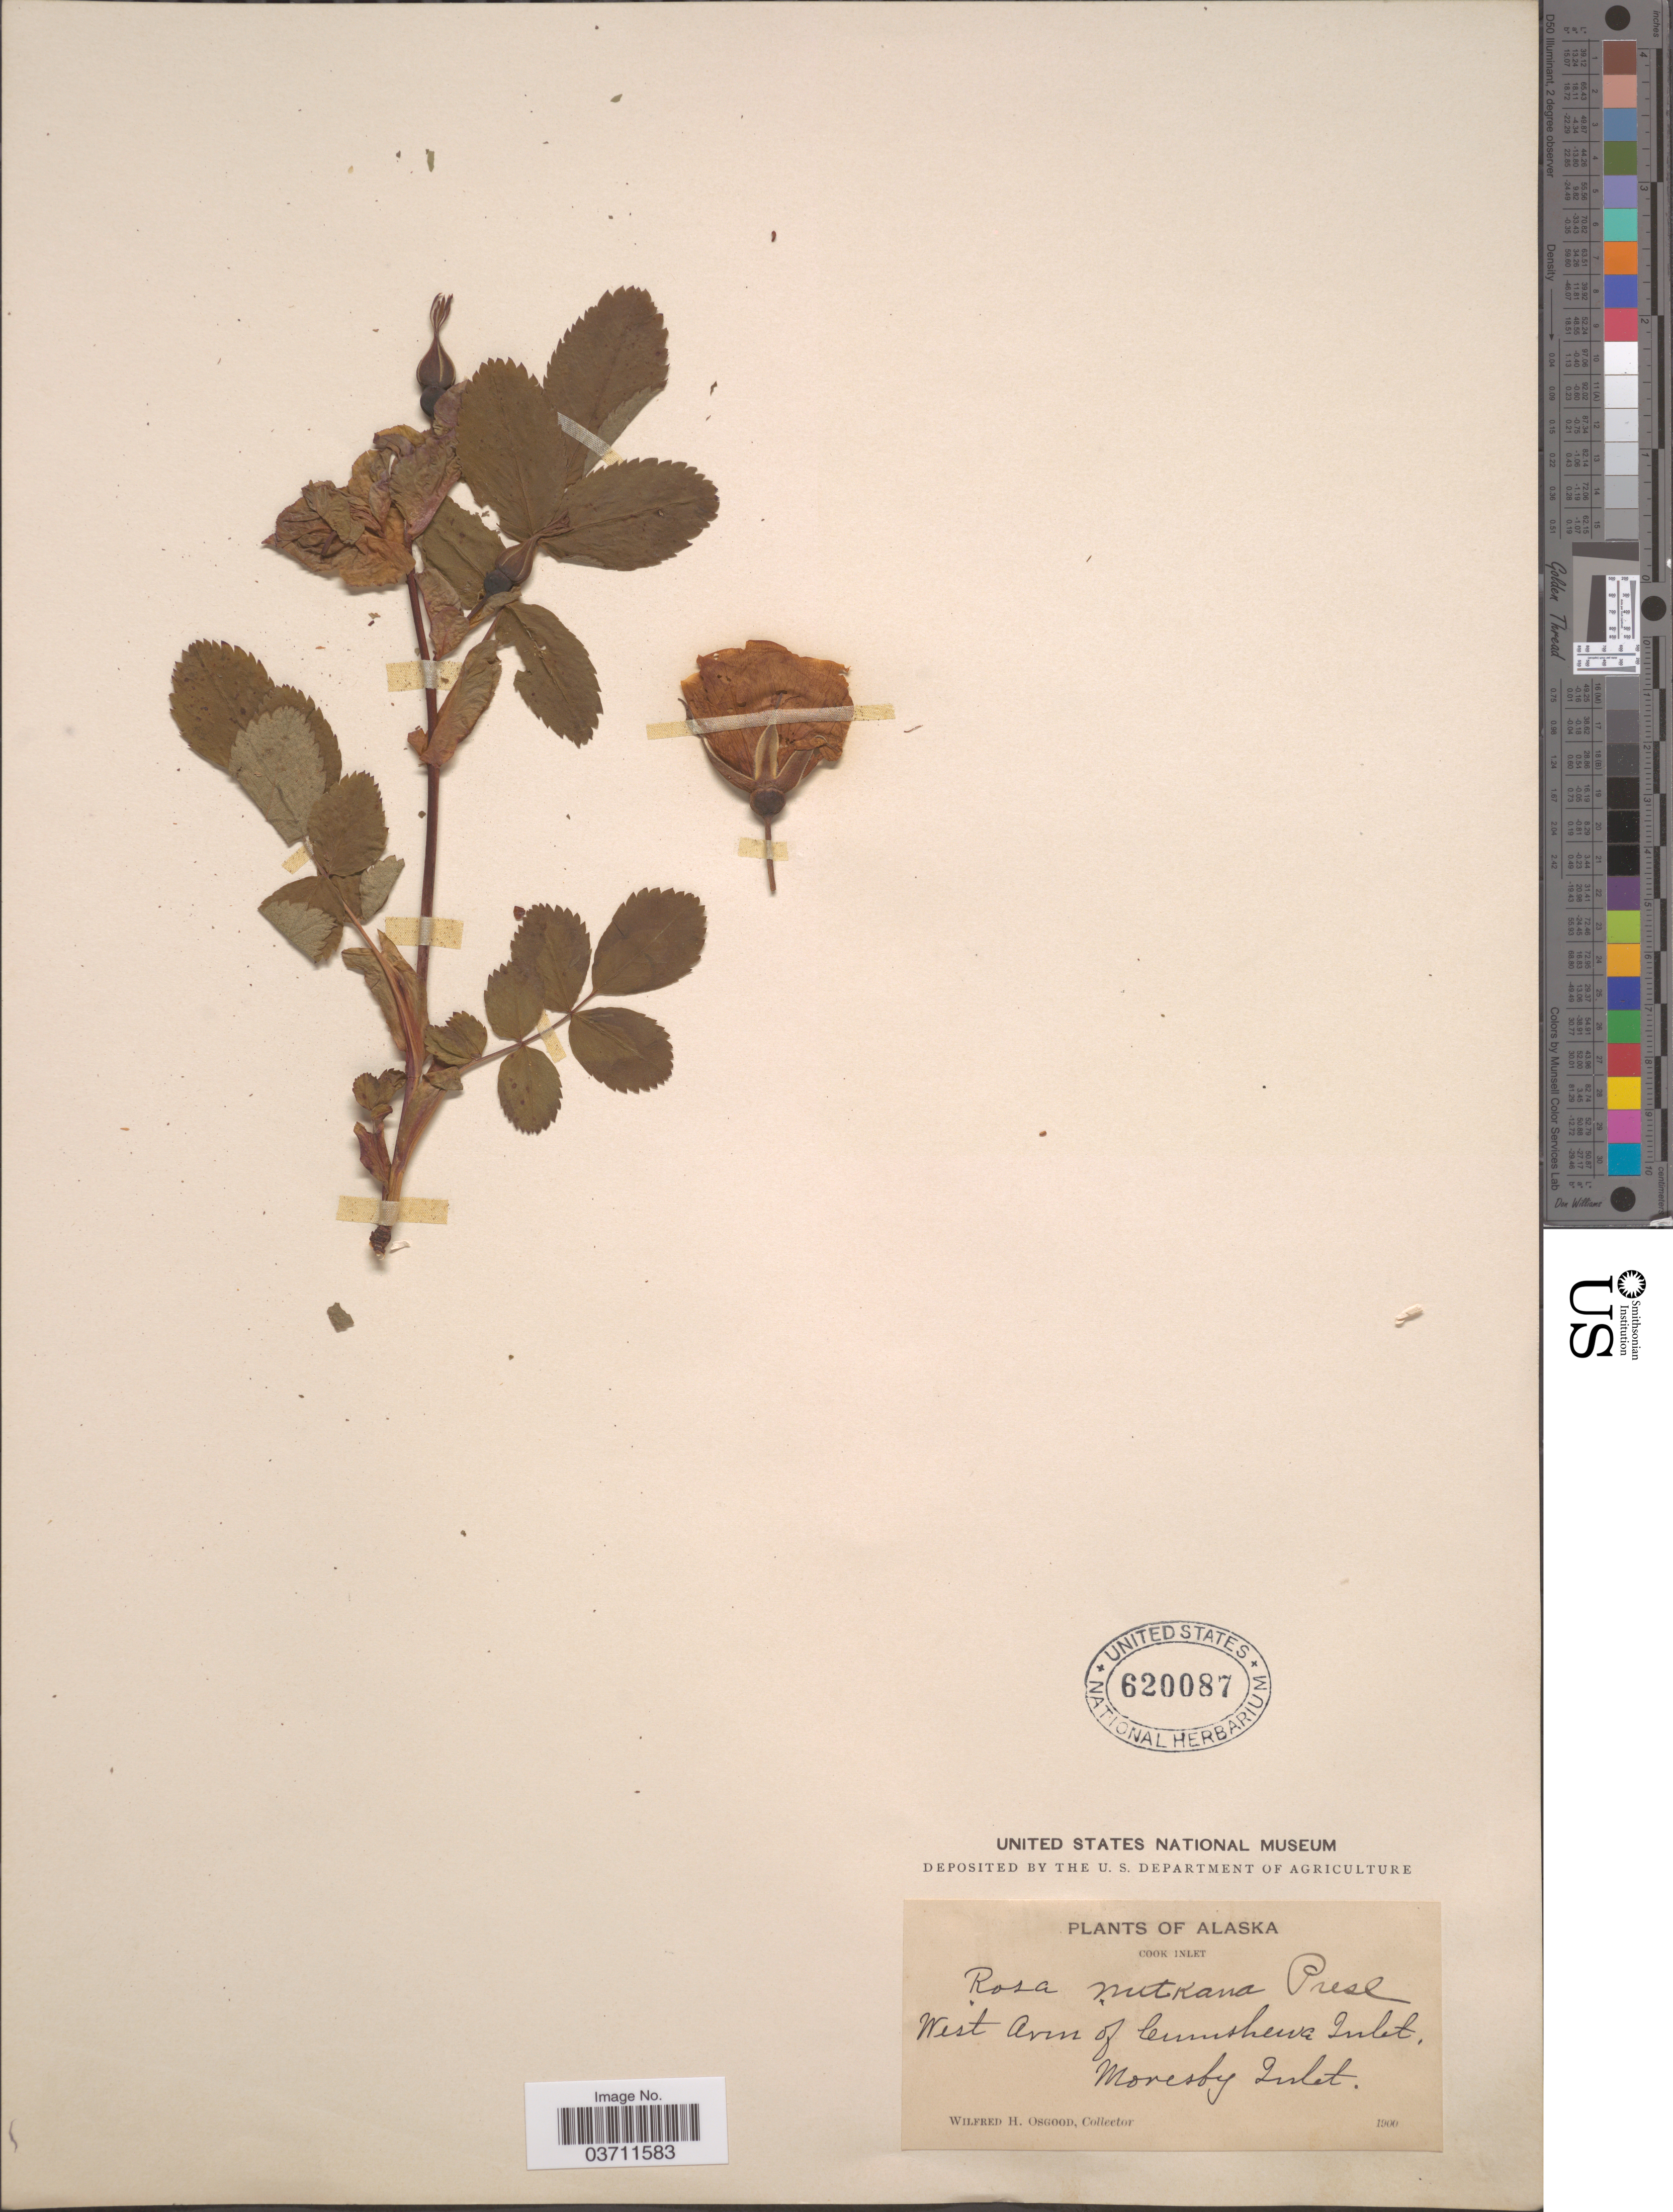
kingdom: Plantae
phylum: Tracheophyta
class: Magnoliopsida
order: Rosales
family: Rosaceae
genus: Rosa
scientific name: Rosa nutkana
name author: C. Presl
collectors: W. Osgood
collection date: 1900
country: United States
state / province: Alaska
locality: Cook Inlet. West Arm of Cumshewa Inlet, Moresby Inlet.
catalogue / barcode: US 620087